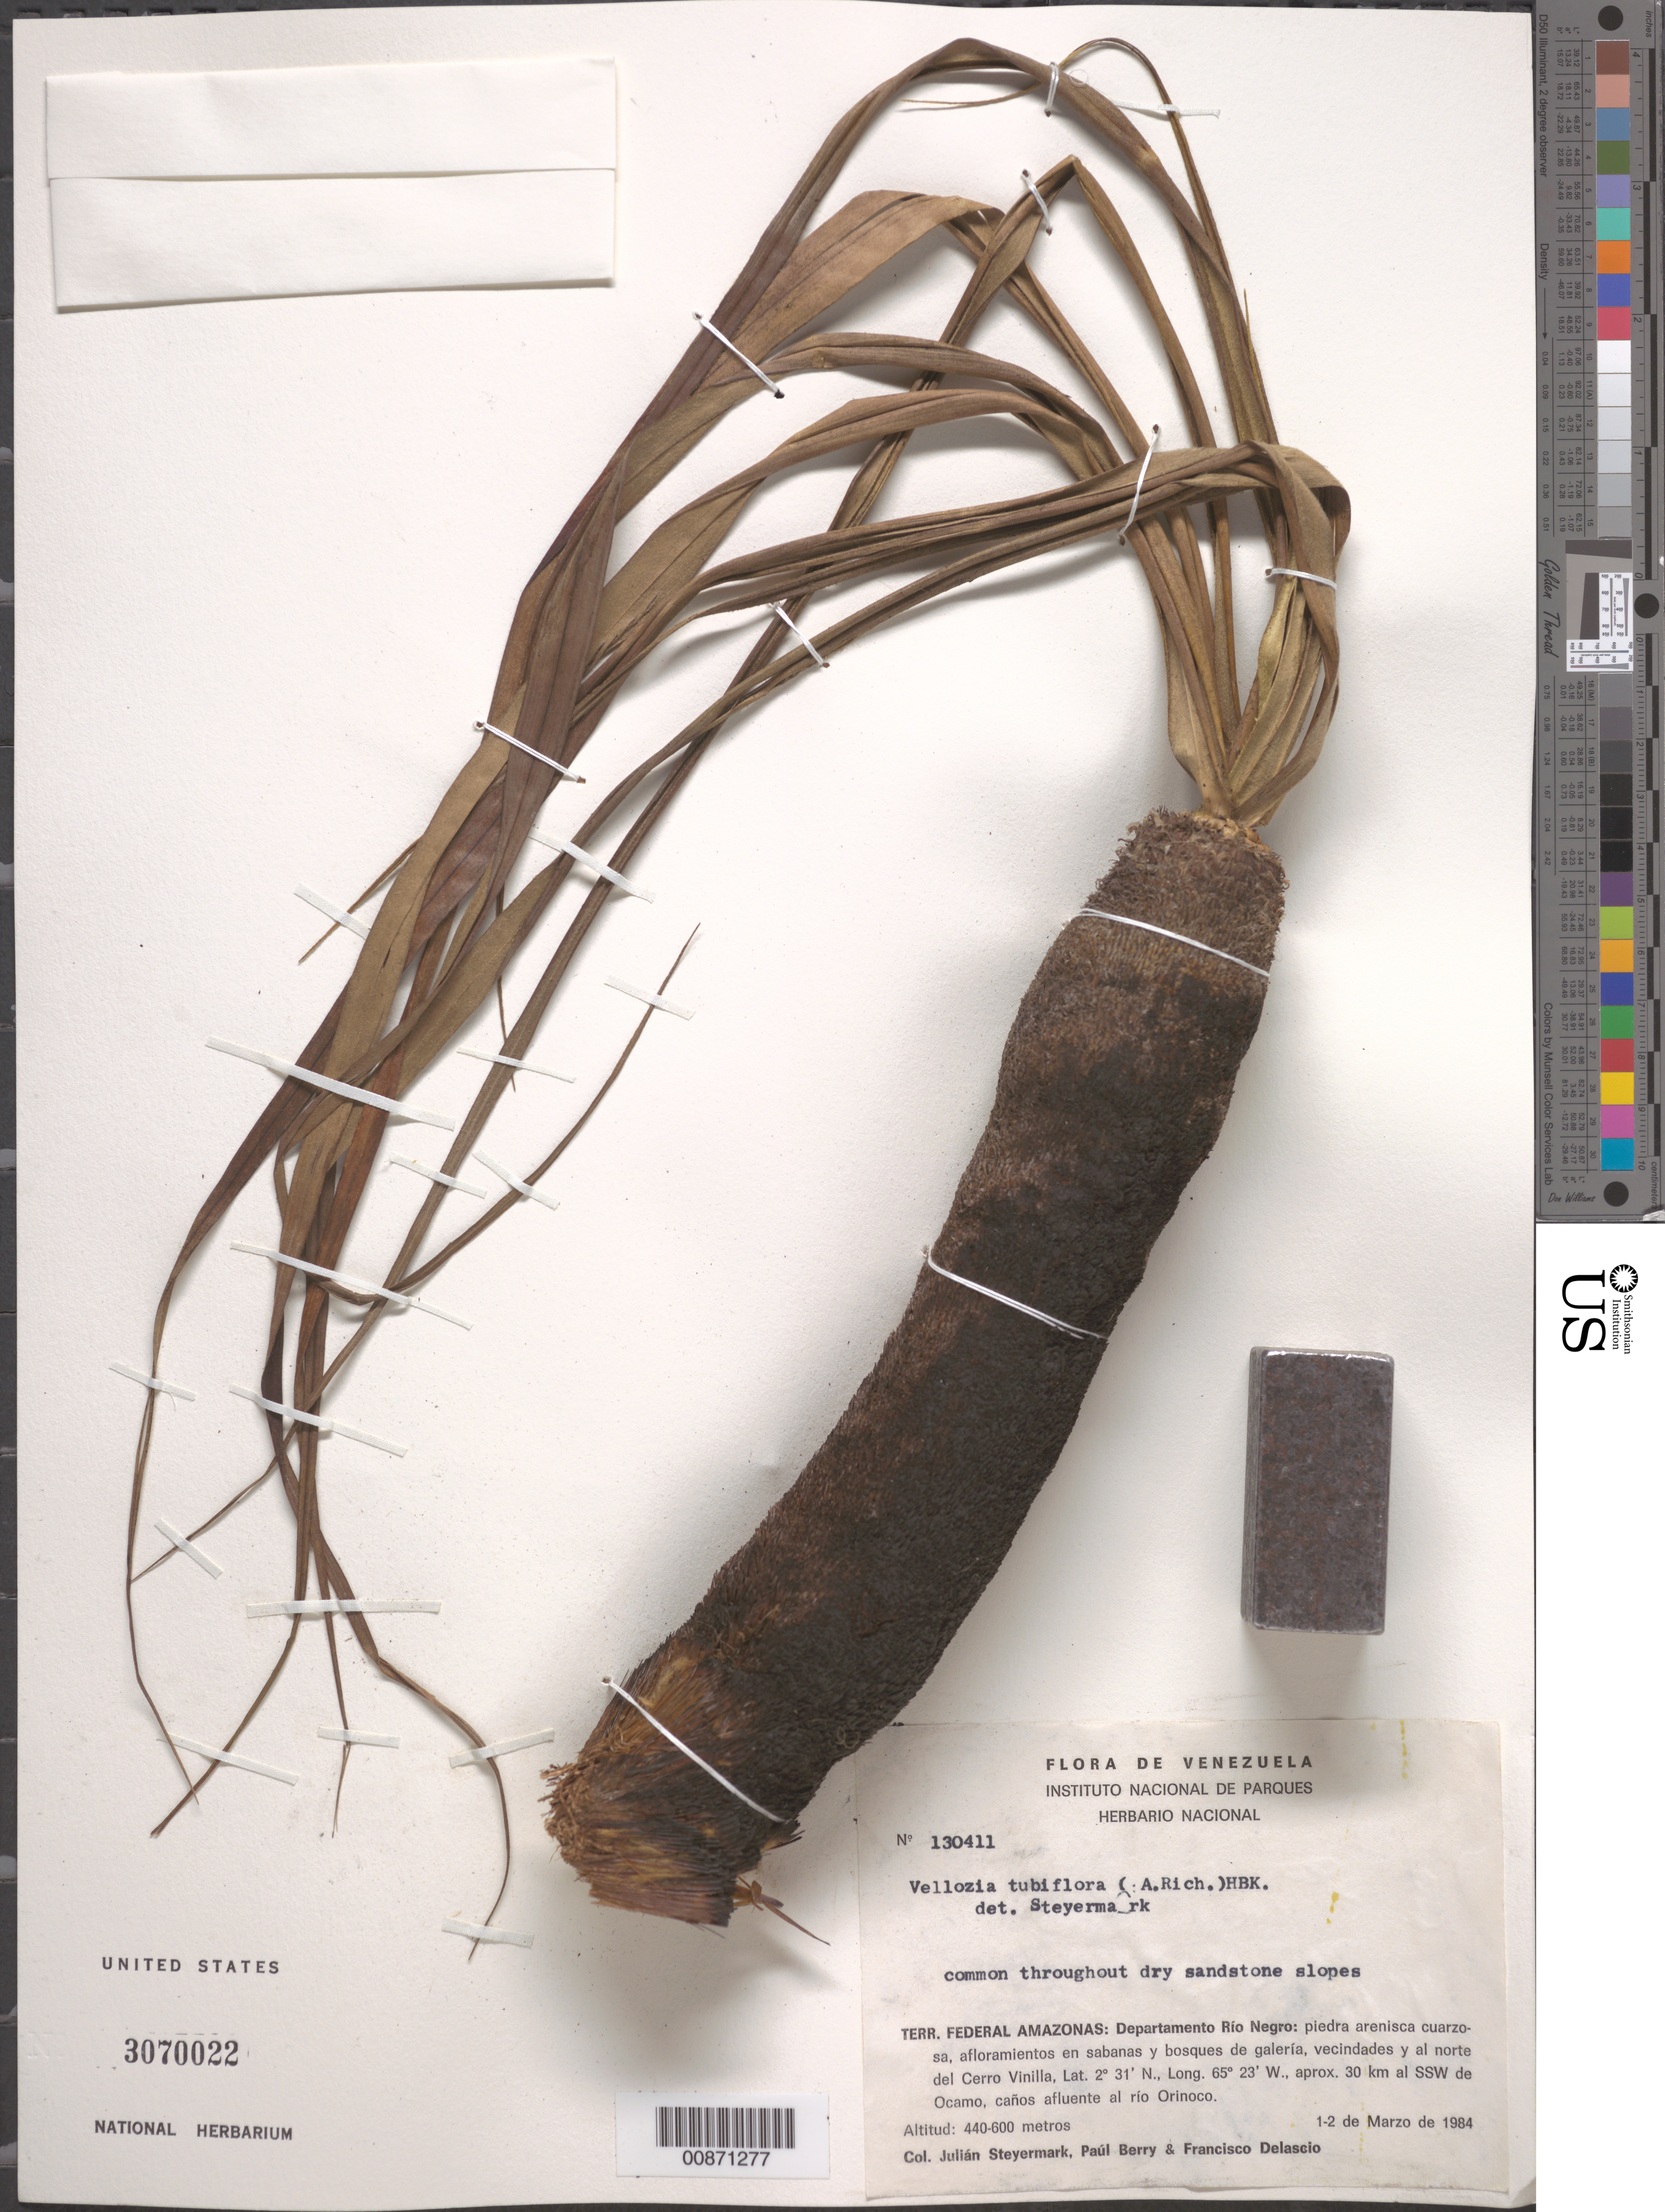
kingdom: Plantae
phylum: Tracheophyta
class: Liliopsida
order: Pandanales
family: Velloziaceae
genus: Vellozia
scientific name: Vellozia tubiflora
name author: (A. Rich.) Kunth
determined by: Steyermark, Julian A., (VEN)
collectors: J. Steyermark, P. Berry & F. Delascio C.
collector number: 130411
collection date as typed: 1-Mar-84 to 2-Mar-84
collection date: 1984-03-01/1984-03-02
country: Venezuela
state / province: Amazonas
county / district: Río Negro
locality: Cerro Vinilla, vec. y al norte, aprox 30 km al SSW de Ocamo, Caños afluente al río Orinoco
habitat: Dry sandstone slopes; piedra arenisca cuarzosa, afloramientos en sabanas y bosques de galeria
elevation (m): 440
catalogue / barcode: US 3070022